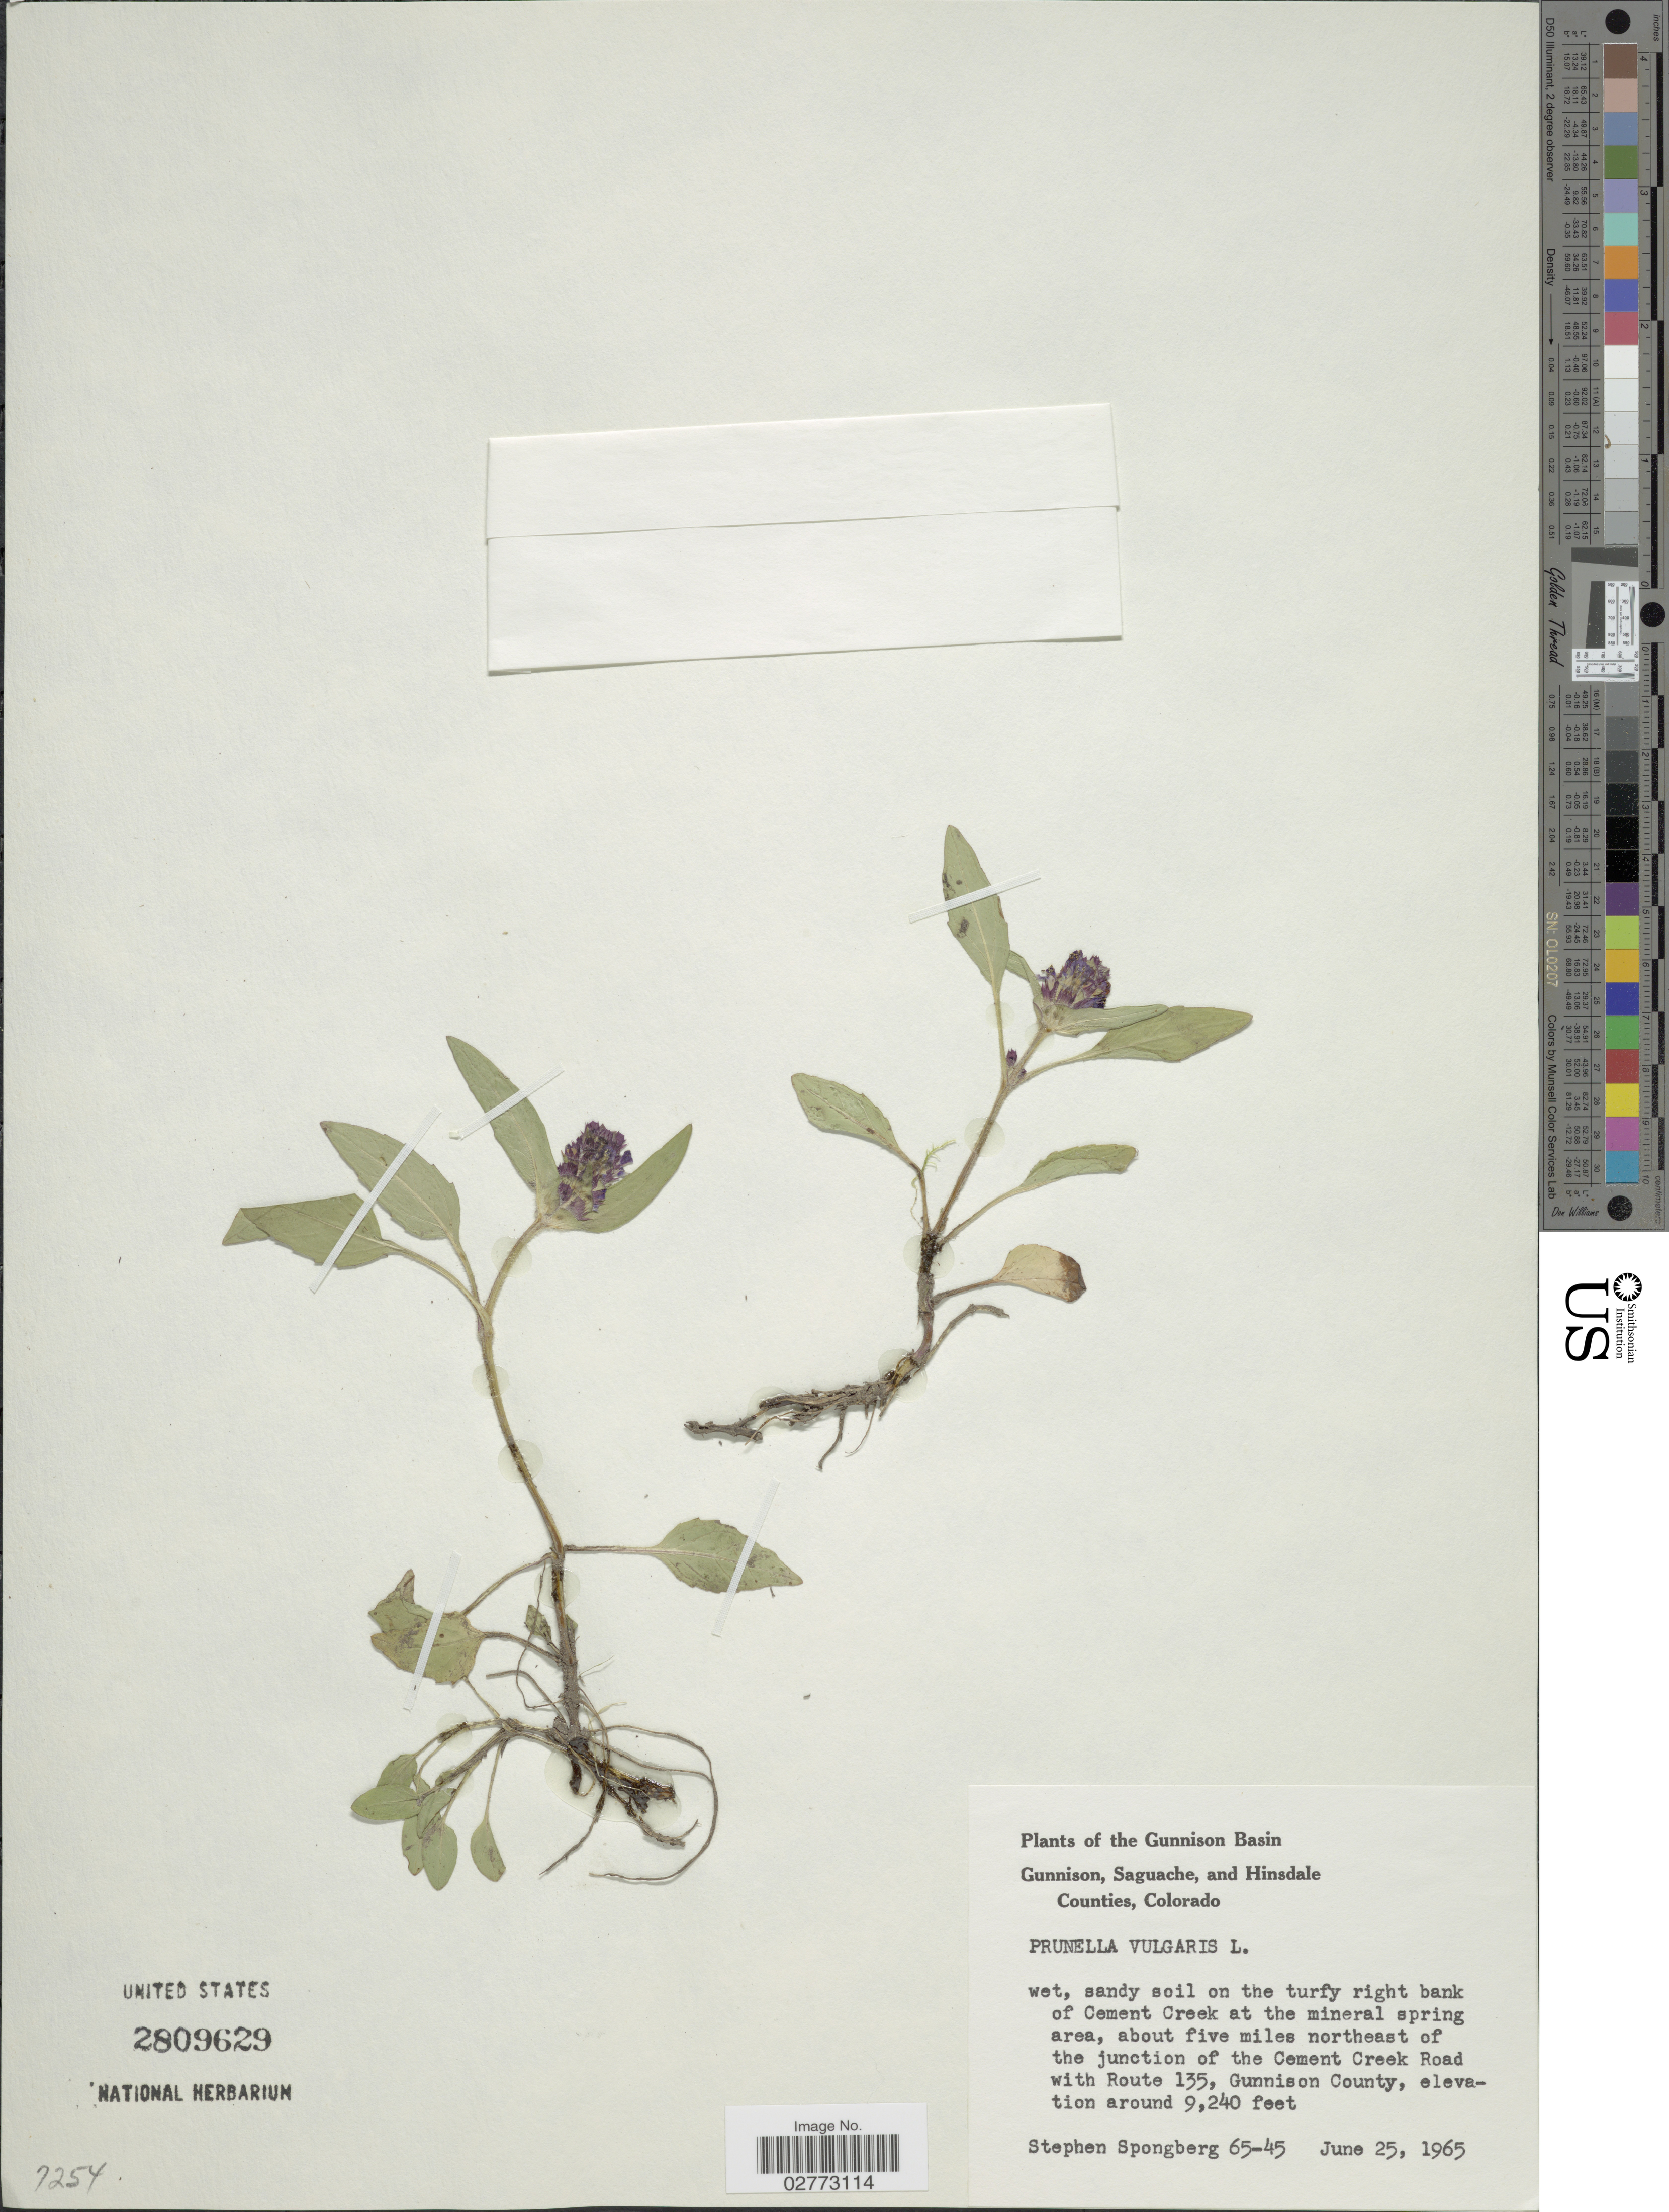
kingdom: Plantae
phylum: Tracheophyta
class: Magnoliopsida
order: Lamiales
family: Lamiaceae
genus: Prunella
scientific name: Prunella vulgaris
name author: L.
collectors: S. A.Spongberg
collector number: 65-45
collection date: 1965-06-25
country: United States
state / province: Colorado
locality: Gunnison Basin. On the turfy right bank of Cement Creek at the mineral spring area, about five miles northeast of the junction of the Cement Creek Road with Route 135, Gunnison County.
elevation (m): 2816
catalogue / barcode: US 2809629